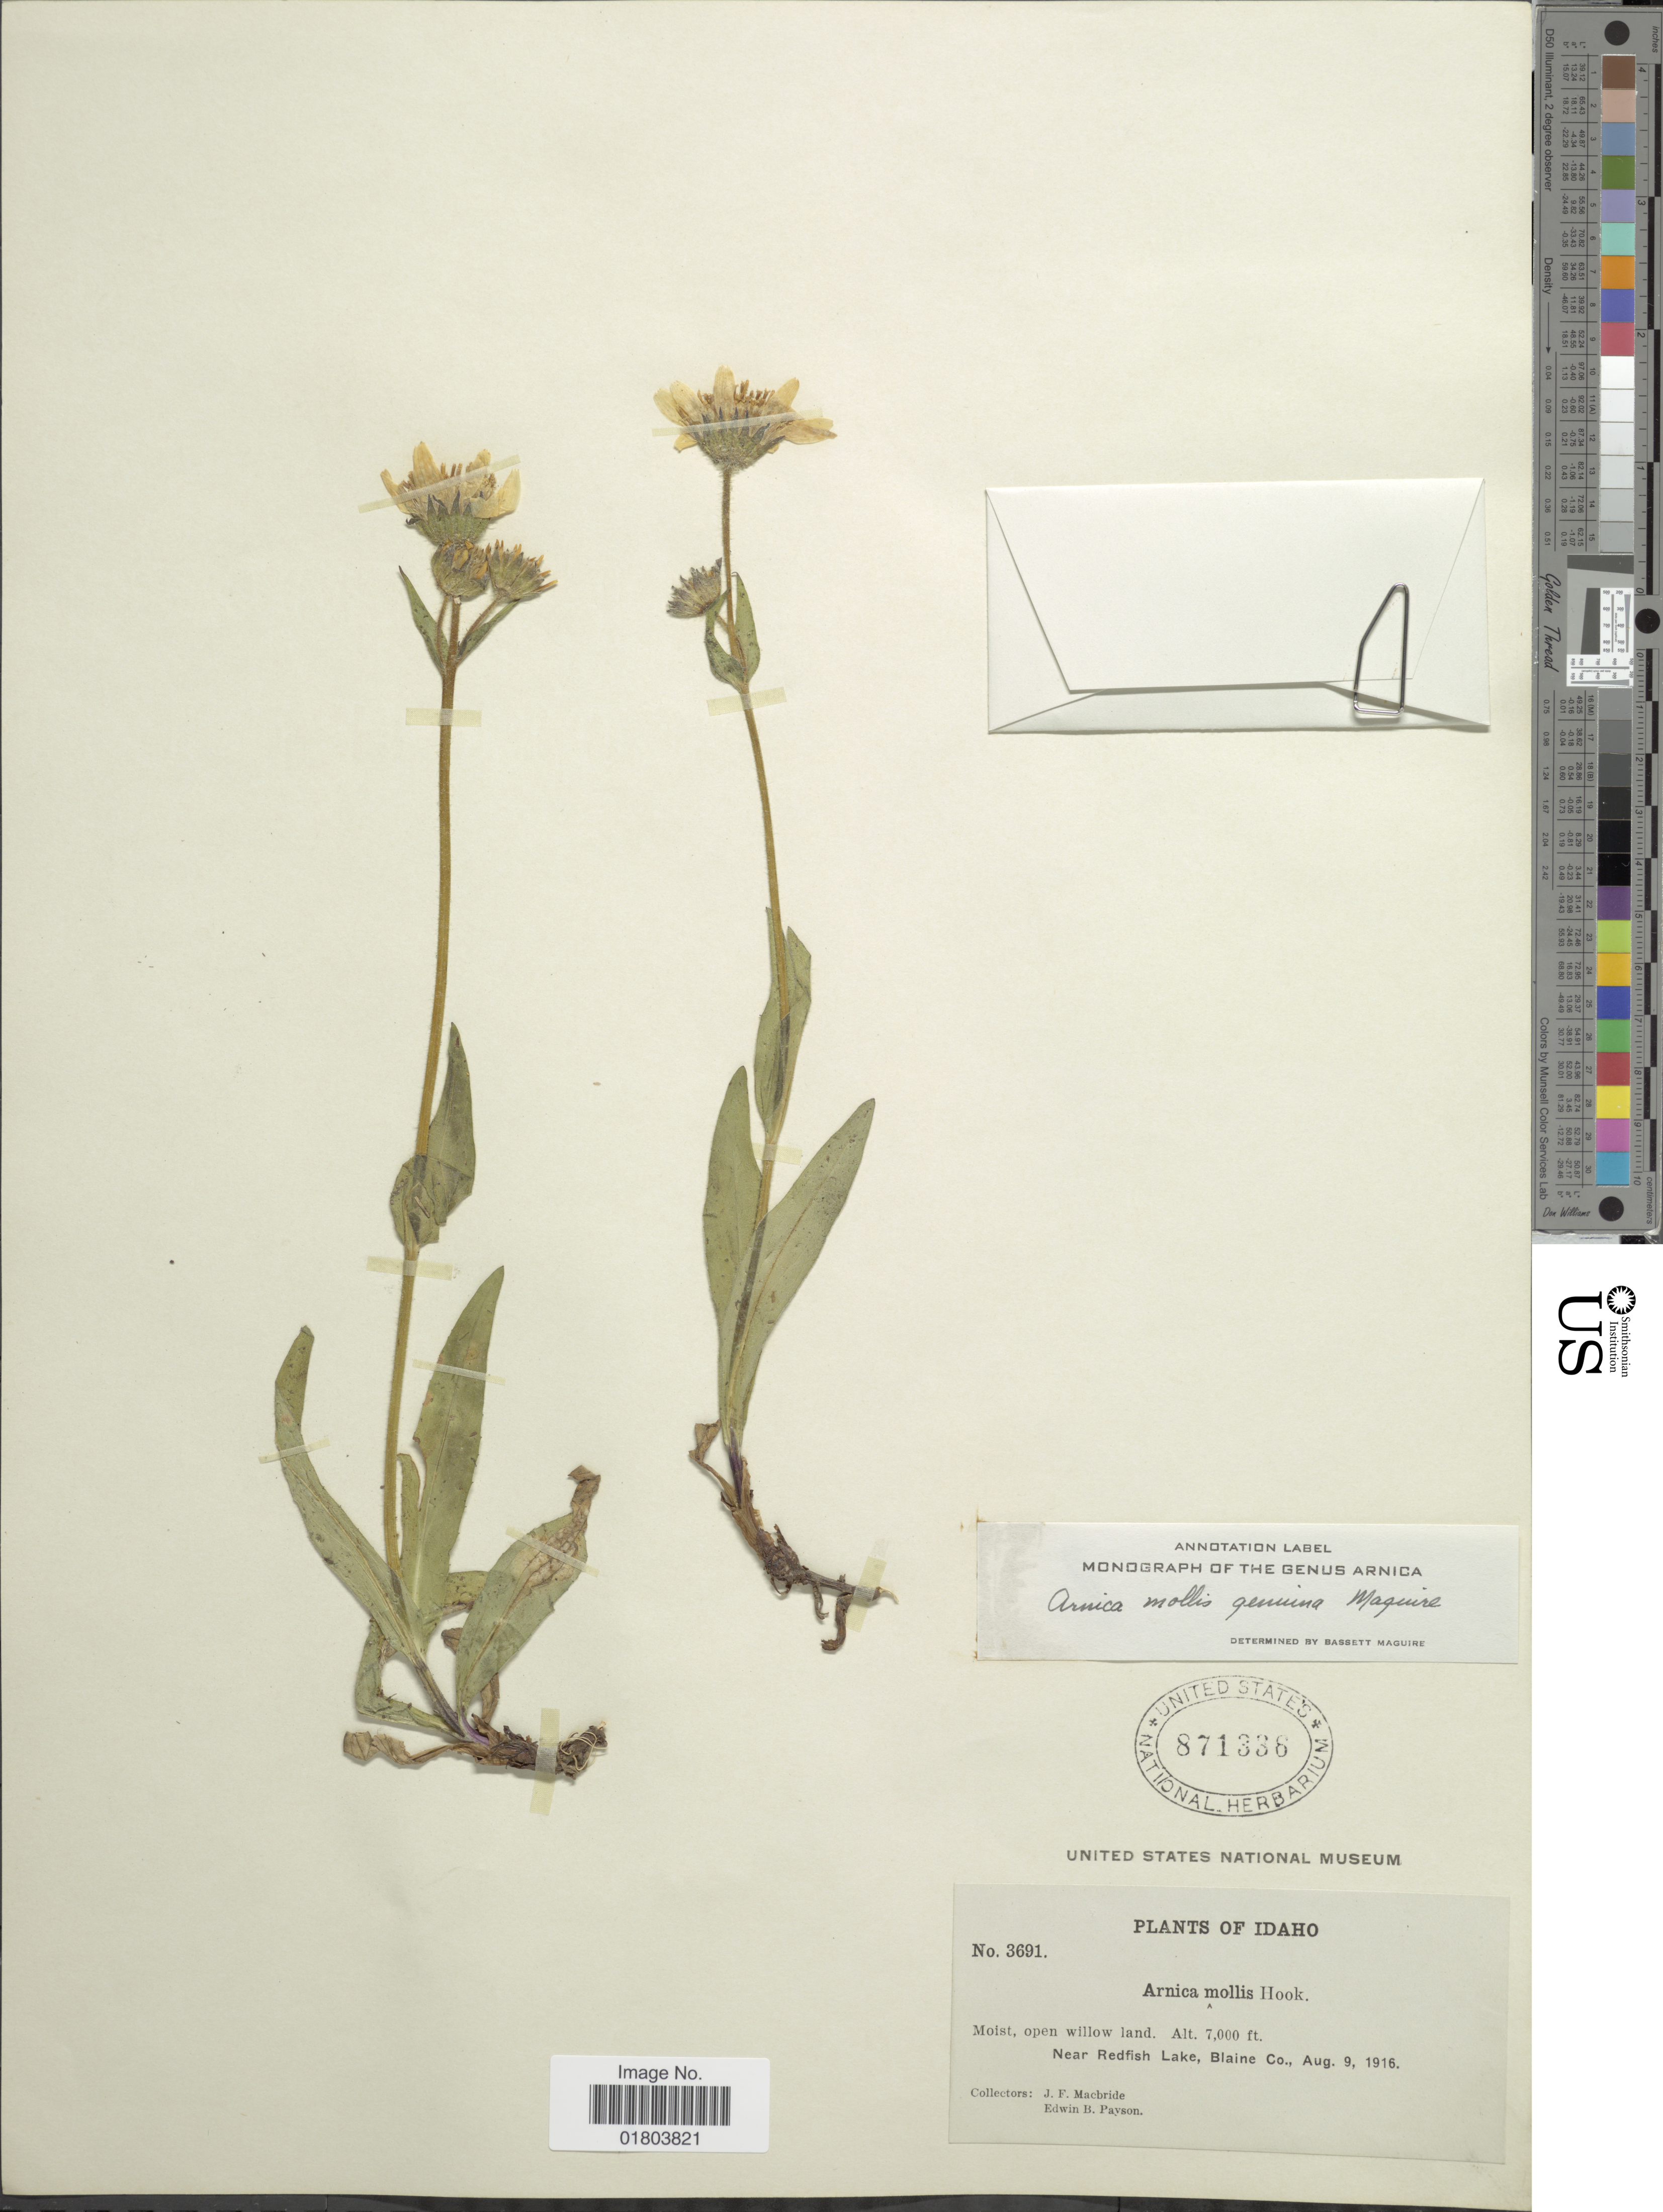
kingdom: Plantae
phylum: Tracheophyta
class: Magnoliopsida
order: Asterales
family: Asteraceae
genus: Arnica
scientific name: Arnica mollis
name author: Hook.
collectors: J. F. Macbride & E. B. Payson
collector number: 3691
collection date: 1916-08-09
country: United States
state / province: Idaho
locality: Moist, open willow land. Near Redfish Lake, Blaine Co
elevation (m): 2134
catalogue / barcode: US 871336